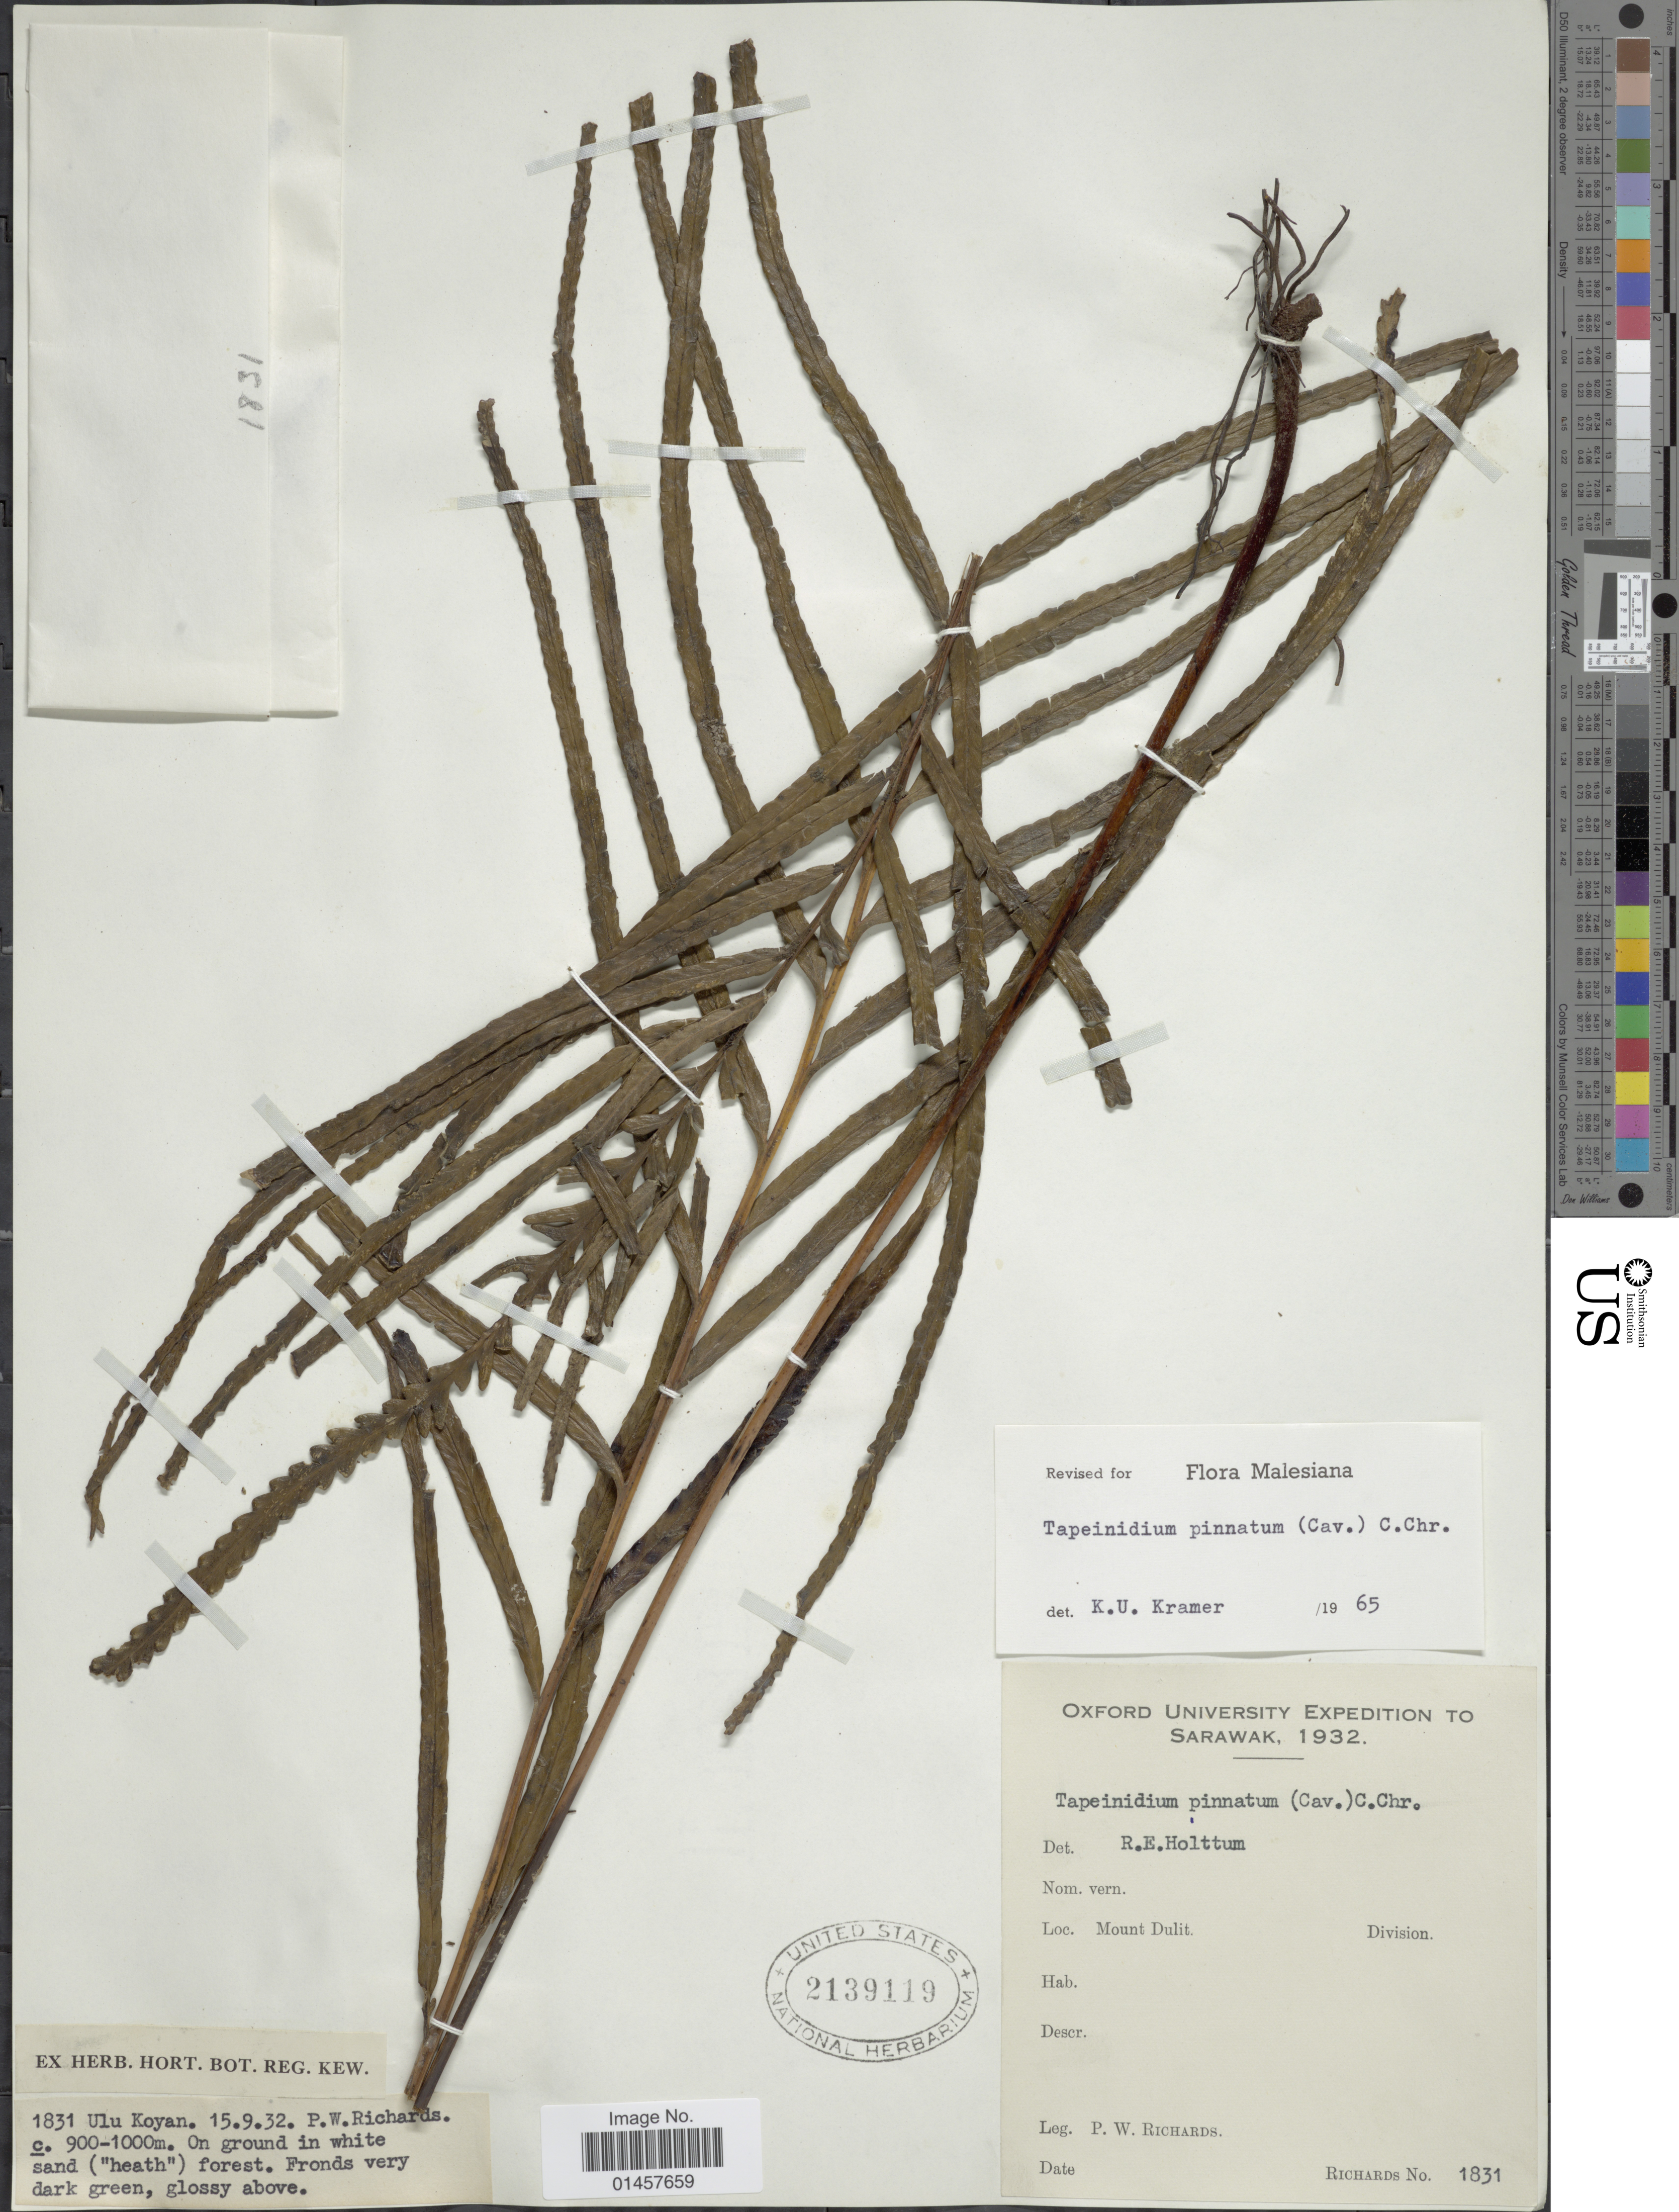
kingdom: Plantae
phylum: Tracheophyta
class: Polypodiopsida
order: Polypodiales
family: Lindsaeaceae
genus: Tapeinidium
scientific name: Tapeinidium pinnatum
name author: (Cav.) C. Chr.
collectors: P. Richards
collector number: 1831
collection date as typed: Transcribed d/m/y: 15/9/32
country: Malaysia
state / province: Sarawak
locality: Ulu Koyan, Sarawak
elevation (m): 900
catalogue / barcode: US 2139119